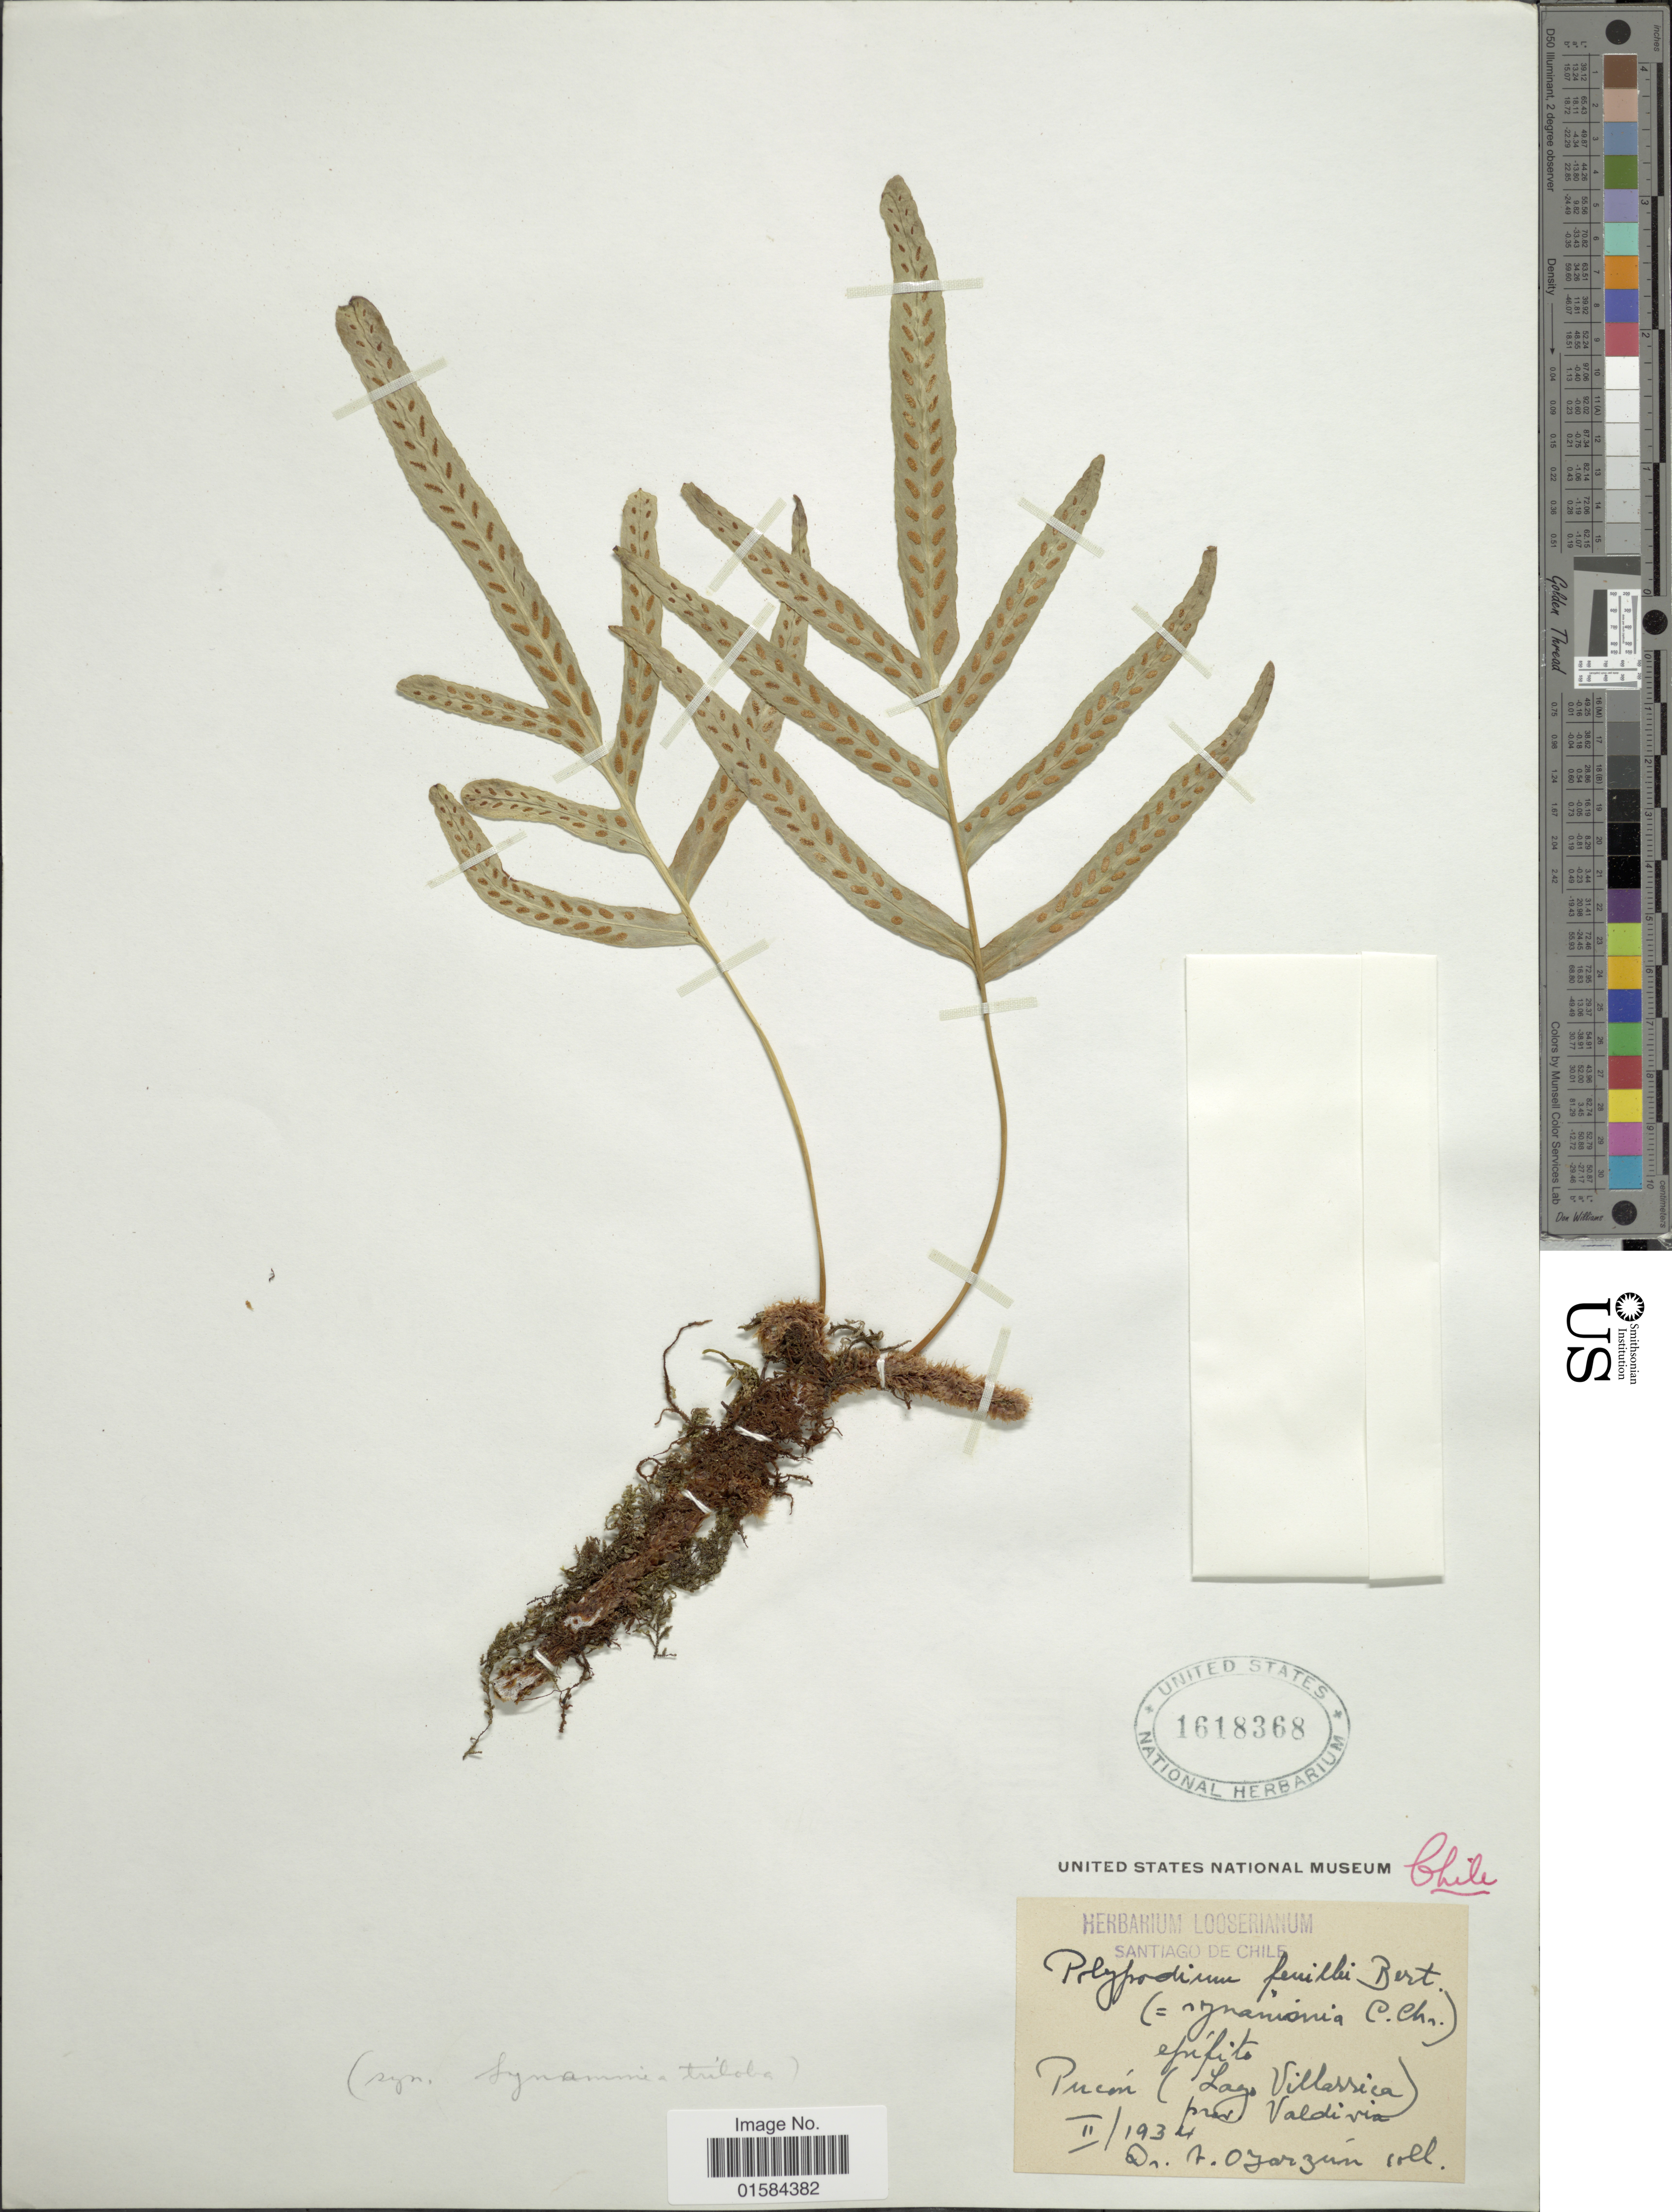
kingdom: Plantae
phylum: Tracheophyta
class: Polypodiopsida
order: Polypodiales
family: Polypodiaceae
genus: Synammia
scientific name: Synammia feuillei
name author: (Bertero) Copel.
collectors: I. Oyarzun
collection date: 1934-02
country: Chile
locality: Pucon (Lago Villarrica), prov. Valdivia.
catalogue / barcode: US 1618368